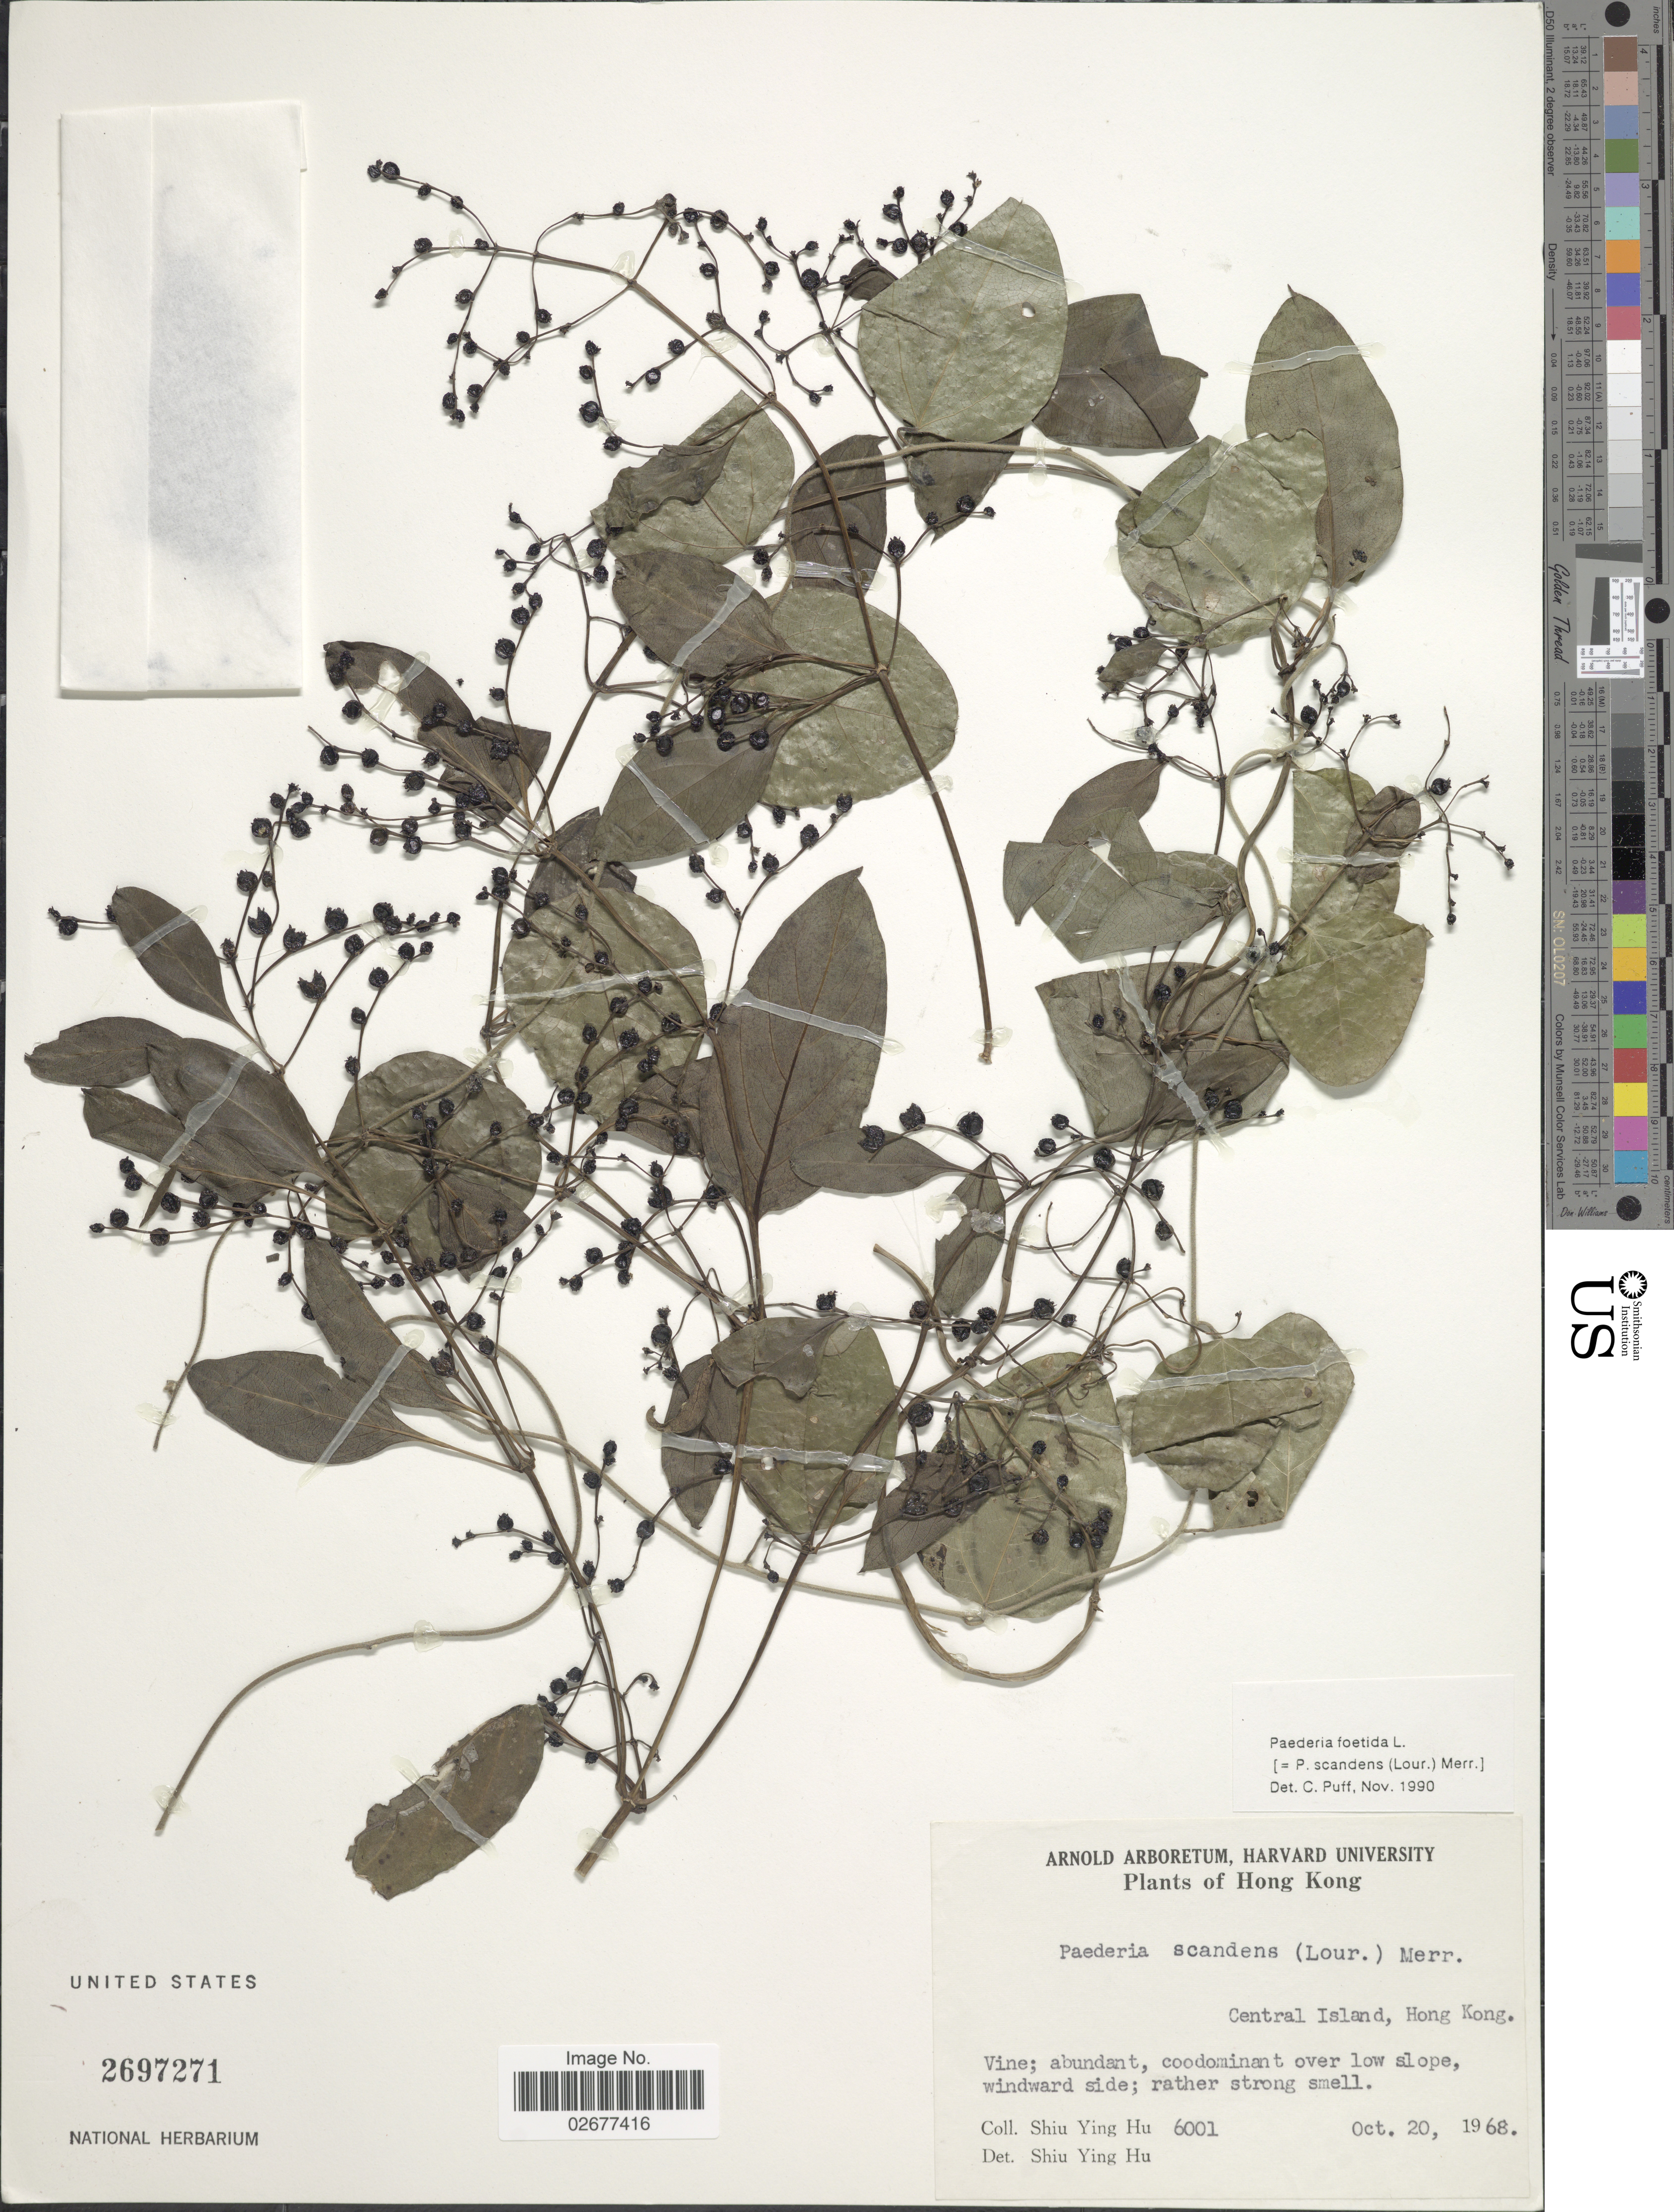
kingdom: Plantae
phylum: Tracheophyta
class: Magnoliopsida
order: Gentianales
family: Rubiaceae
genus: Paederia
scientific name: Paederia foetida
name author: L.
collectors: S. Y. Hu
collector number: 6001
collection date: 1968-10-20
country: China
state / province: Hong Kong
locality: Central Island.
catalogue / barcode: US 2697271